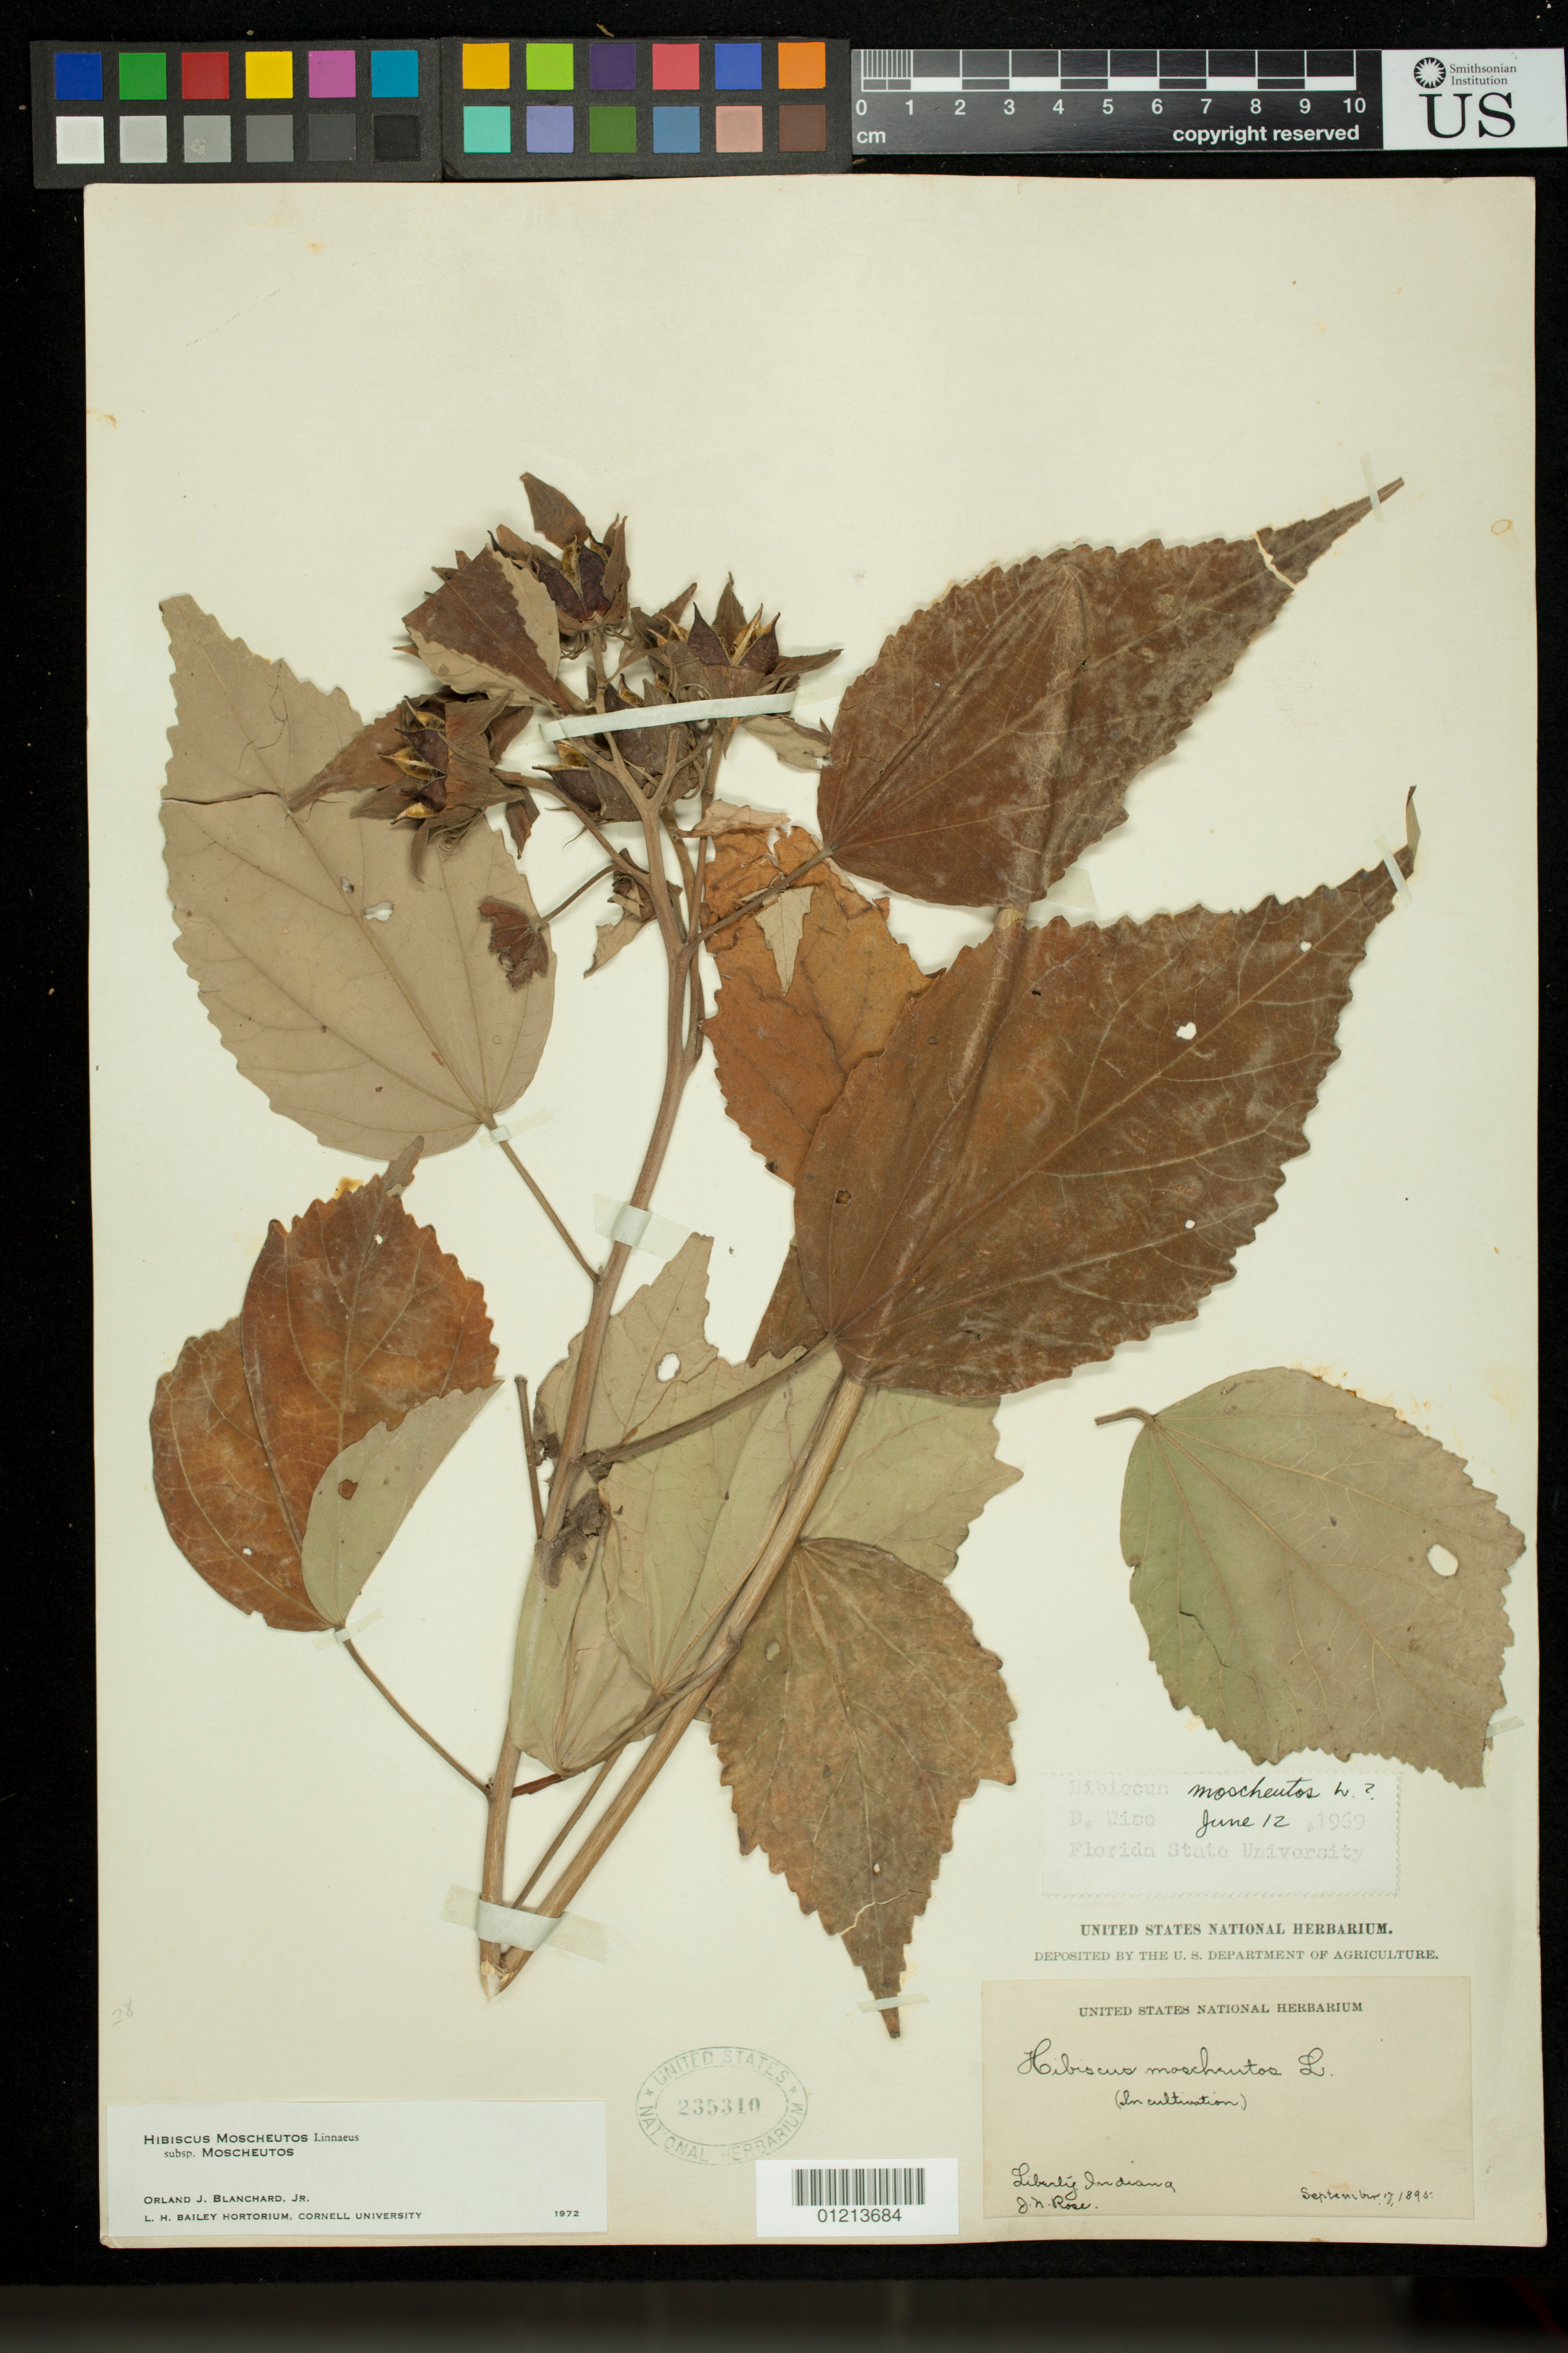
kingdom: Plantae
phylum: Tracheophyta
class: Magnoliopsida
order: Malvales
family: Malvaceae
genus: Hibiscus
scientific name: Hibiscus moscheutos subsp. lasiocarpos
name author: (Cav.) O.J. Blanch.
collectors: J. N. Rose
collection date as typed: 17 Sep 1895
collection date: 1895-09-17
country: United States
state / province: Indiana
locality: Liberty (In cultivation)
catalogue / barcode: US 235310